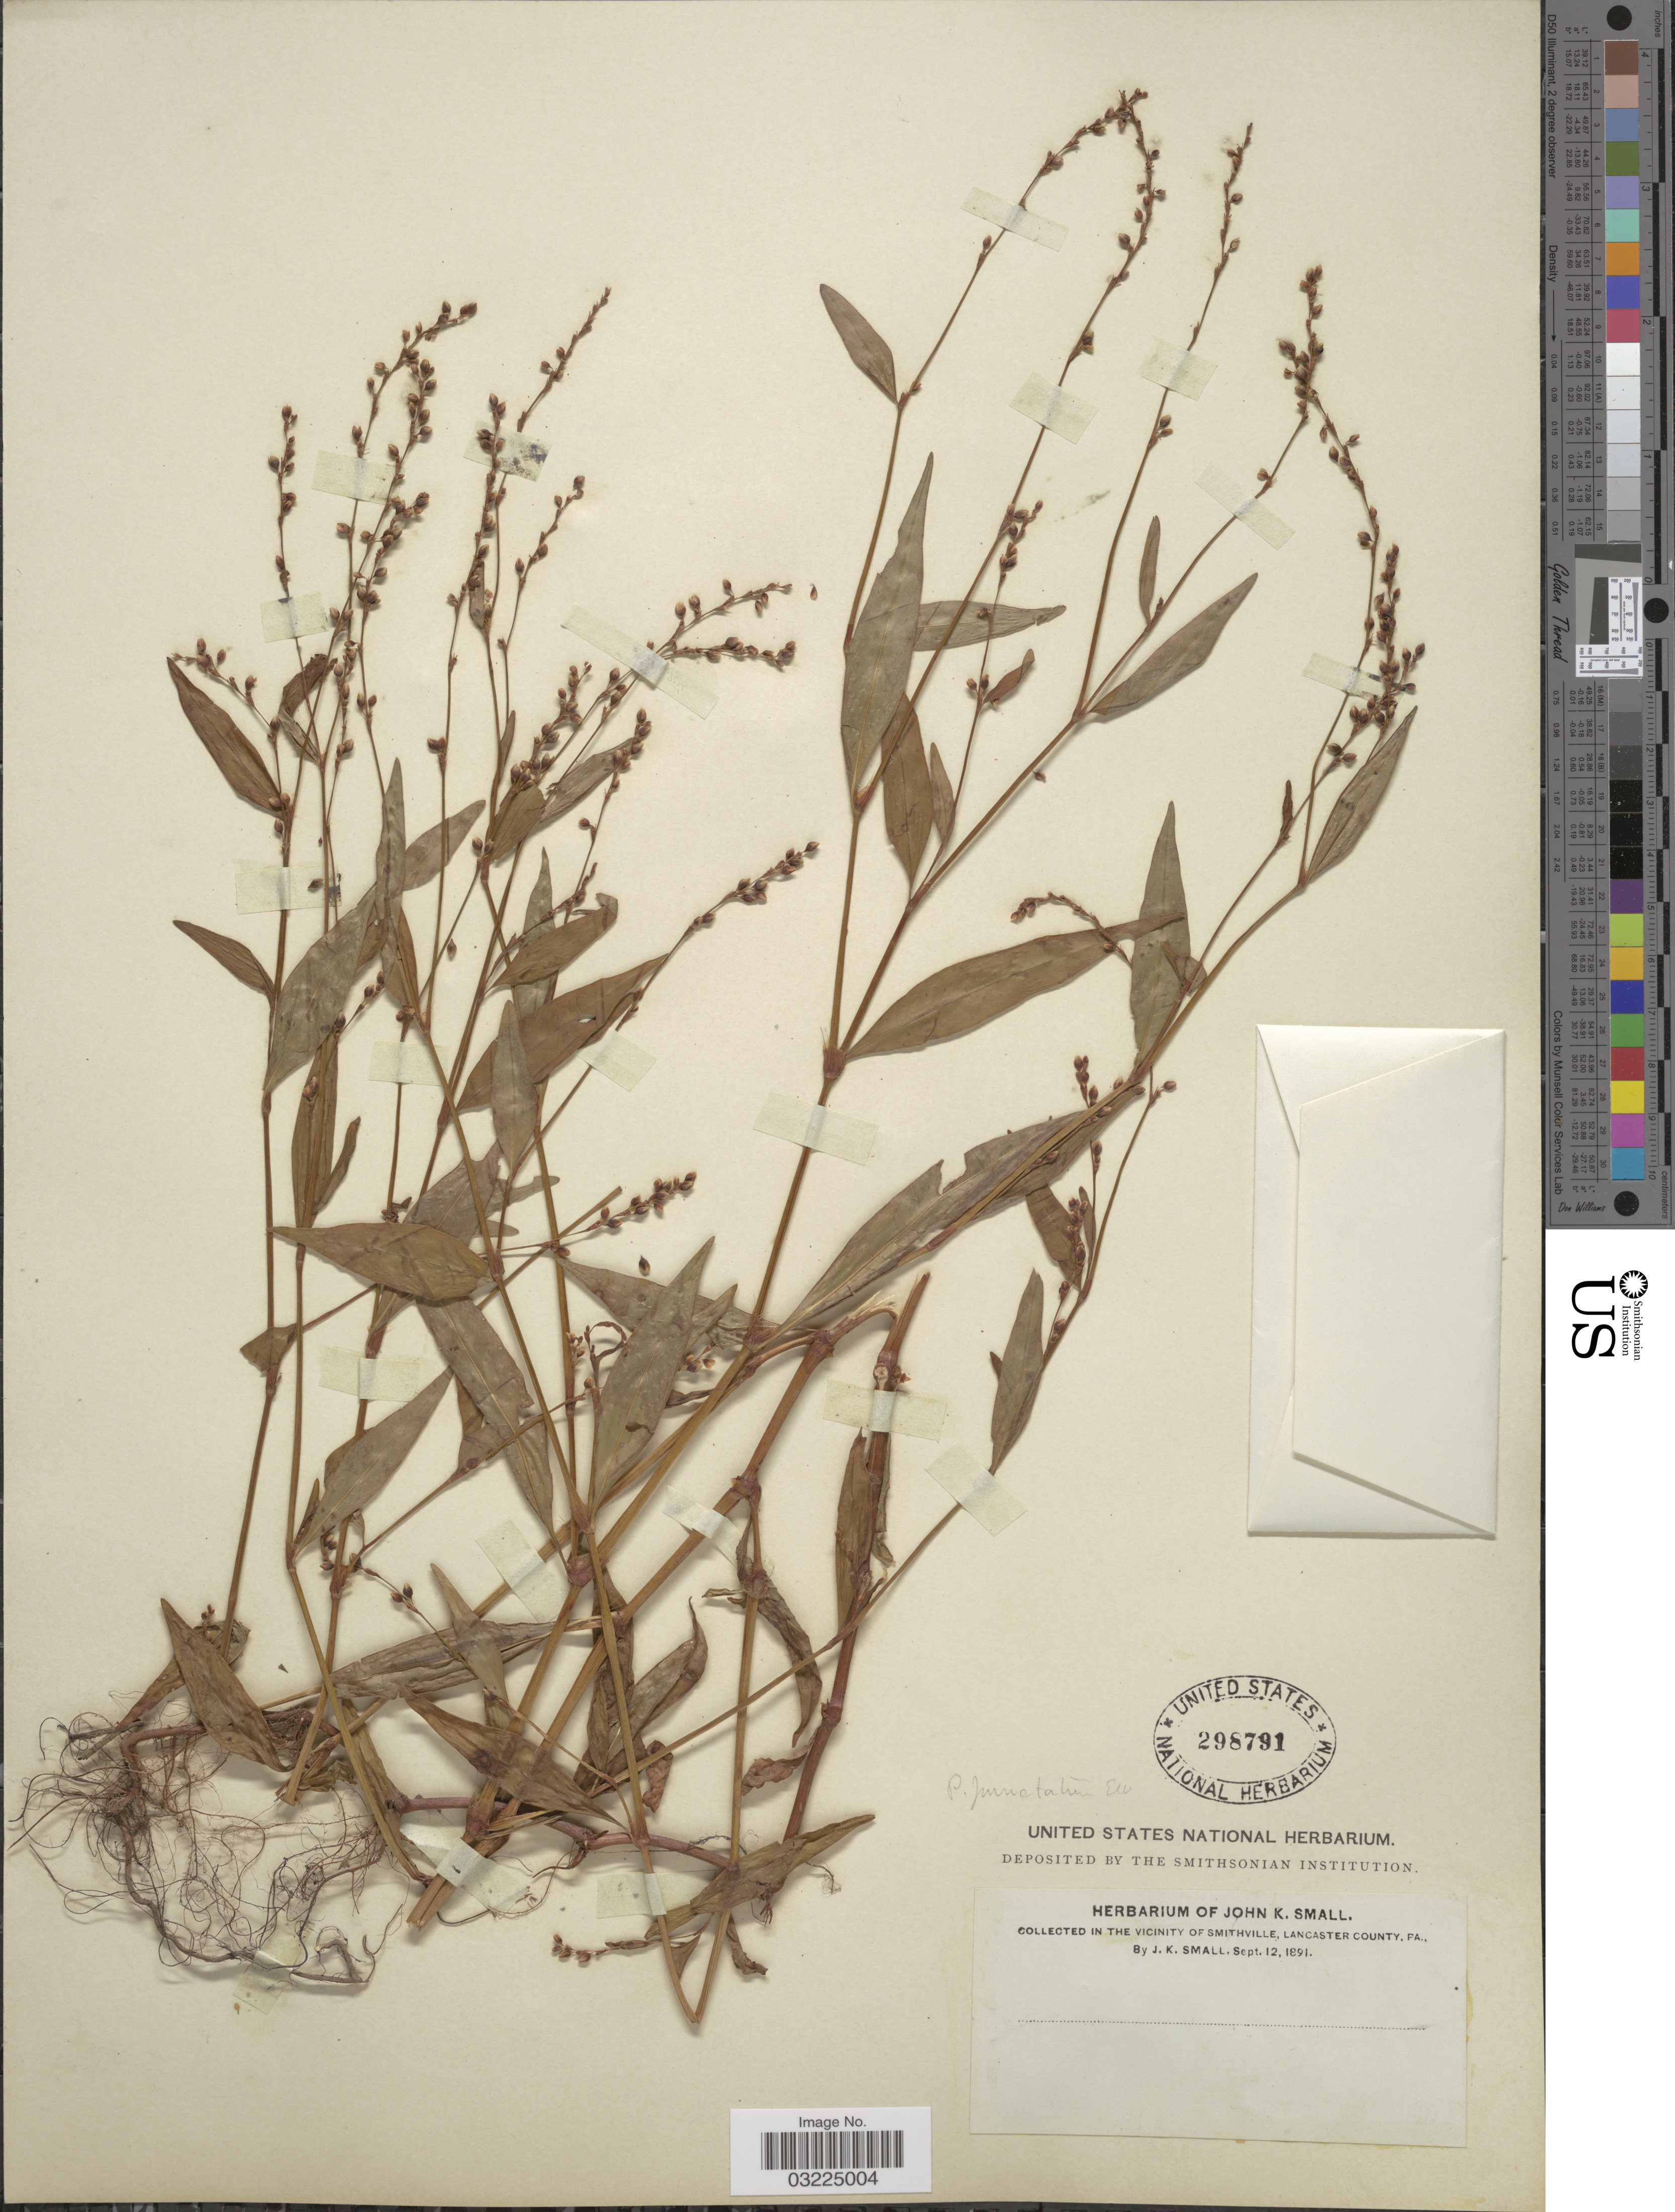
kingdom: Plantae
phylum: Tracheophyta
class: Magnoliopsida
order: Caryophyllales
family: Polygonaceae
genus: Persicaria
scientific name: Persicaria punctata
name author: (Elliott) Small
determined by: Atha, D. E.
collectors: J. K. Small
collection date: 1891-09-12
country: United States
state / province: Pennsylvania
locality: In the vicinity of Smithville, Lancaster County.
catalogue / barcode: US 298791